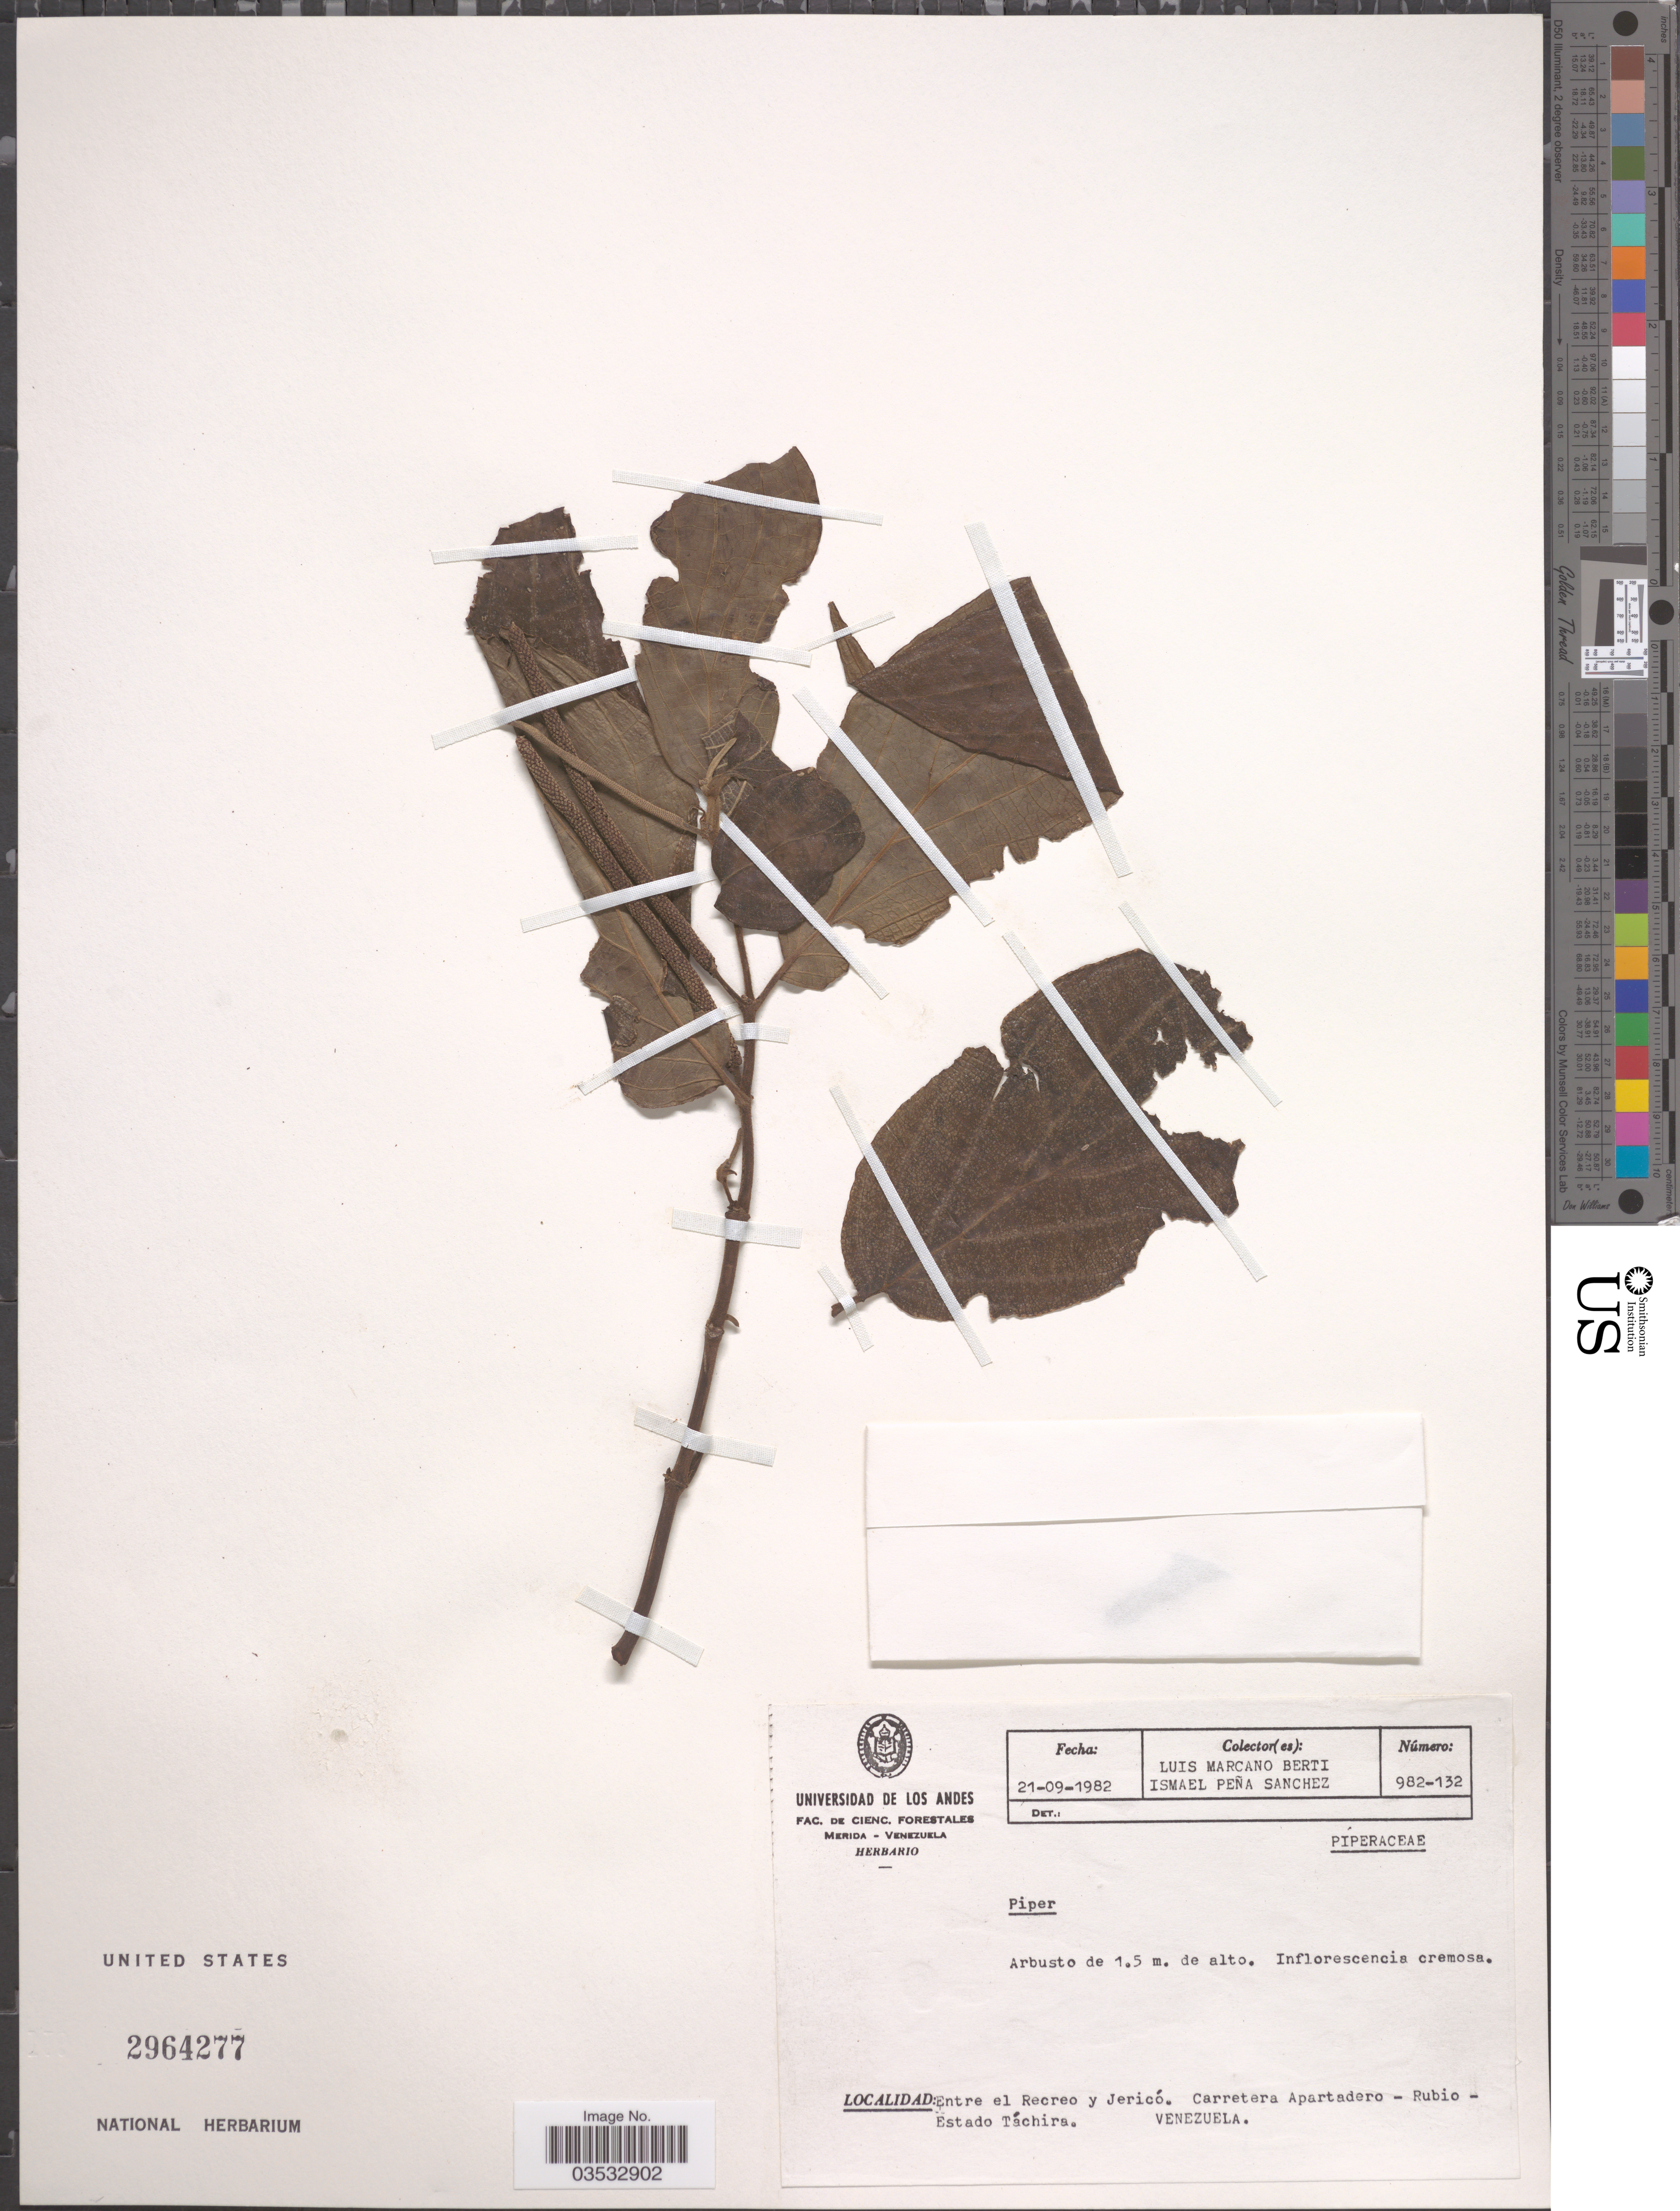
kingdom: Plantae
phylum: Tracheophyta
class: Magnoliopsida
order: Piperales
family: Piperaceae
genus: Piper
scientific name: Piper sp.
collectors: L. Marcano-Berti & I. Sanchez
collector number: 982-132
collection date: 1982-09-21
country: Venezuela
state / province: Tachira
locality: Entre el Recreo y Jerico. Carretera Apartadero - Rubio - Estado Tachira.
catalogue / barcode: US 2964277